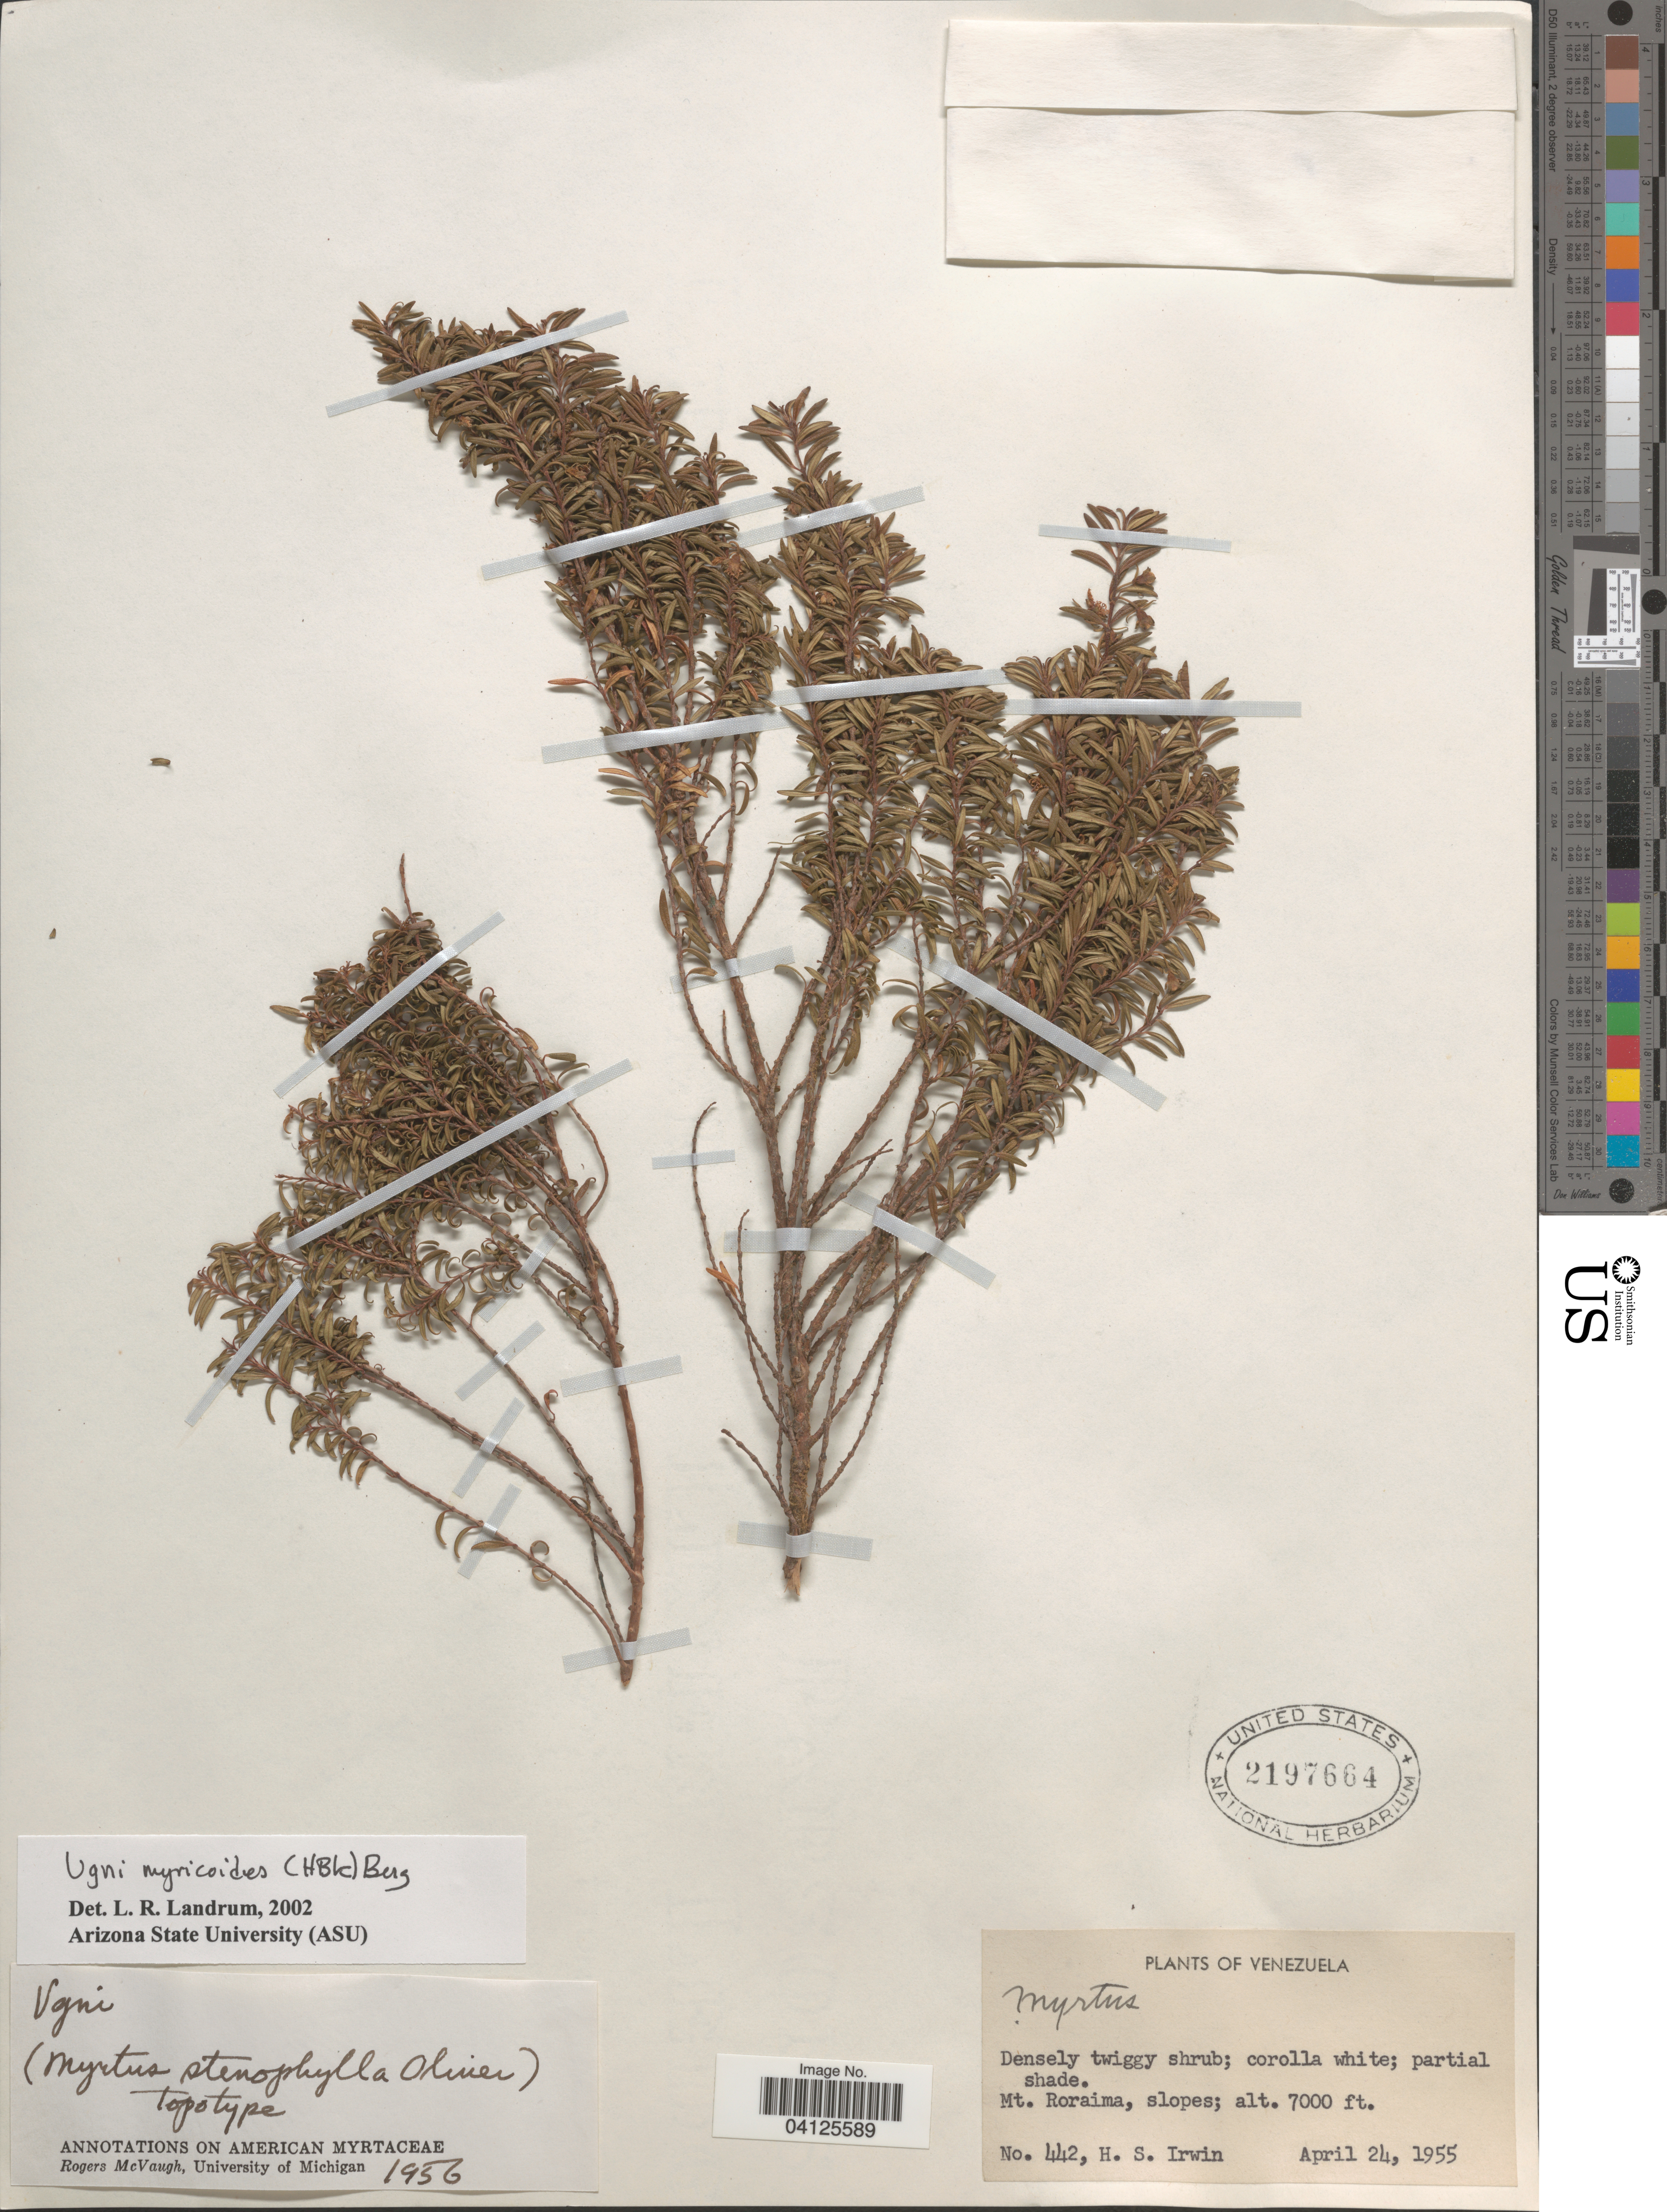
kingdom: Plantae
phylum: Tracheophyta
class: Magnoliopsida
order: Myrtales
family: Myrtaceae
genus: Ugni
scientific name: Ugni myricoides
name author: (Kunth) O. Berg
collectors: H. Irwin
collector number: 442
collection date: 1955-04-24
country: Venezuela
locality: Mt. Roraima.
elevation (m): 2134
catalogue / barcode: US 2197664